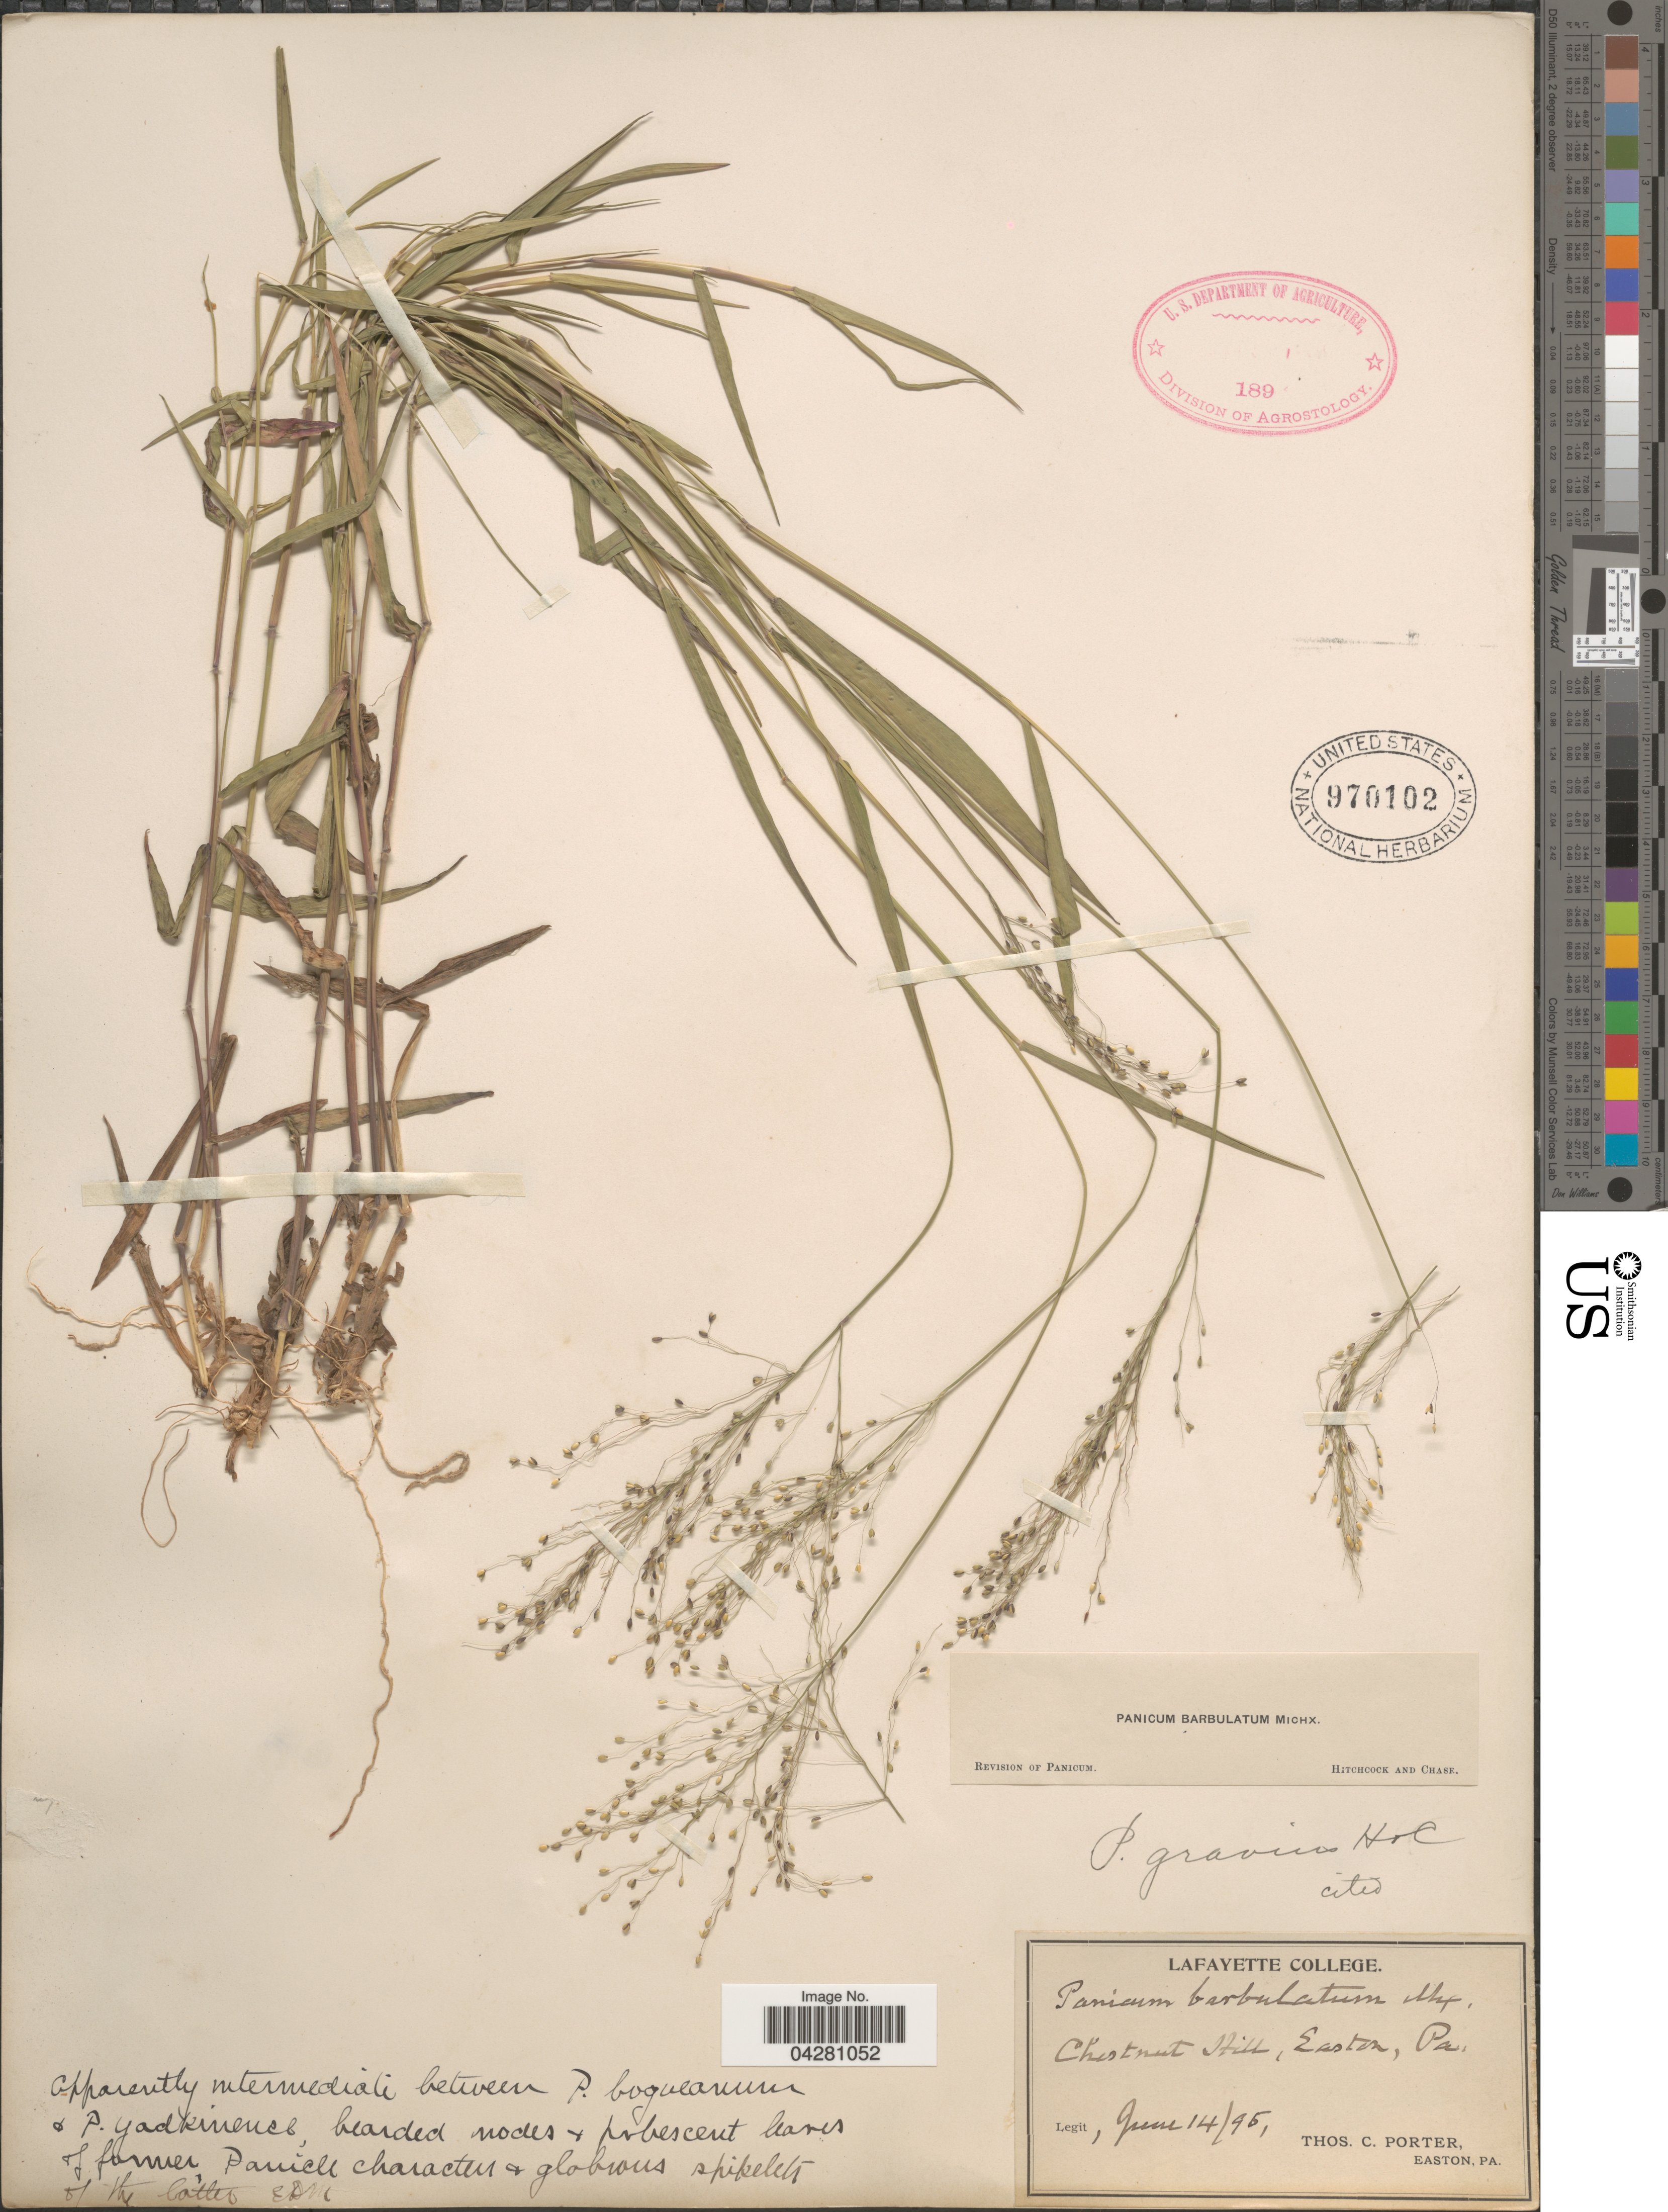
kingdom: Plantae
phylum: Tracheophyta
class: Liliopsida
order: Poales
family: Poaceae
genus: Dichanthelium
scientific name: Dichanthelium dichotomum var. dichotomum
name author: (L.) Gould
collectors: T. Porter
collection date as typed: Transcribed d/m/y: 14/6/95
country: United States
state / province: Pennsylvania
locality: Chestnut Hill, Easton.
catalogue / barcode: US 970102